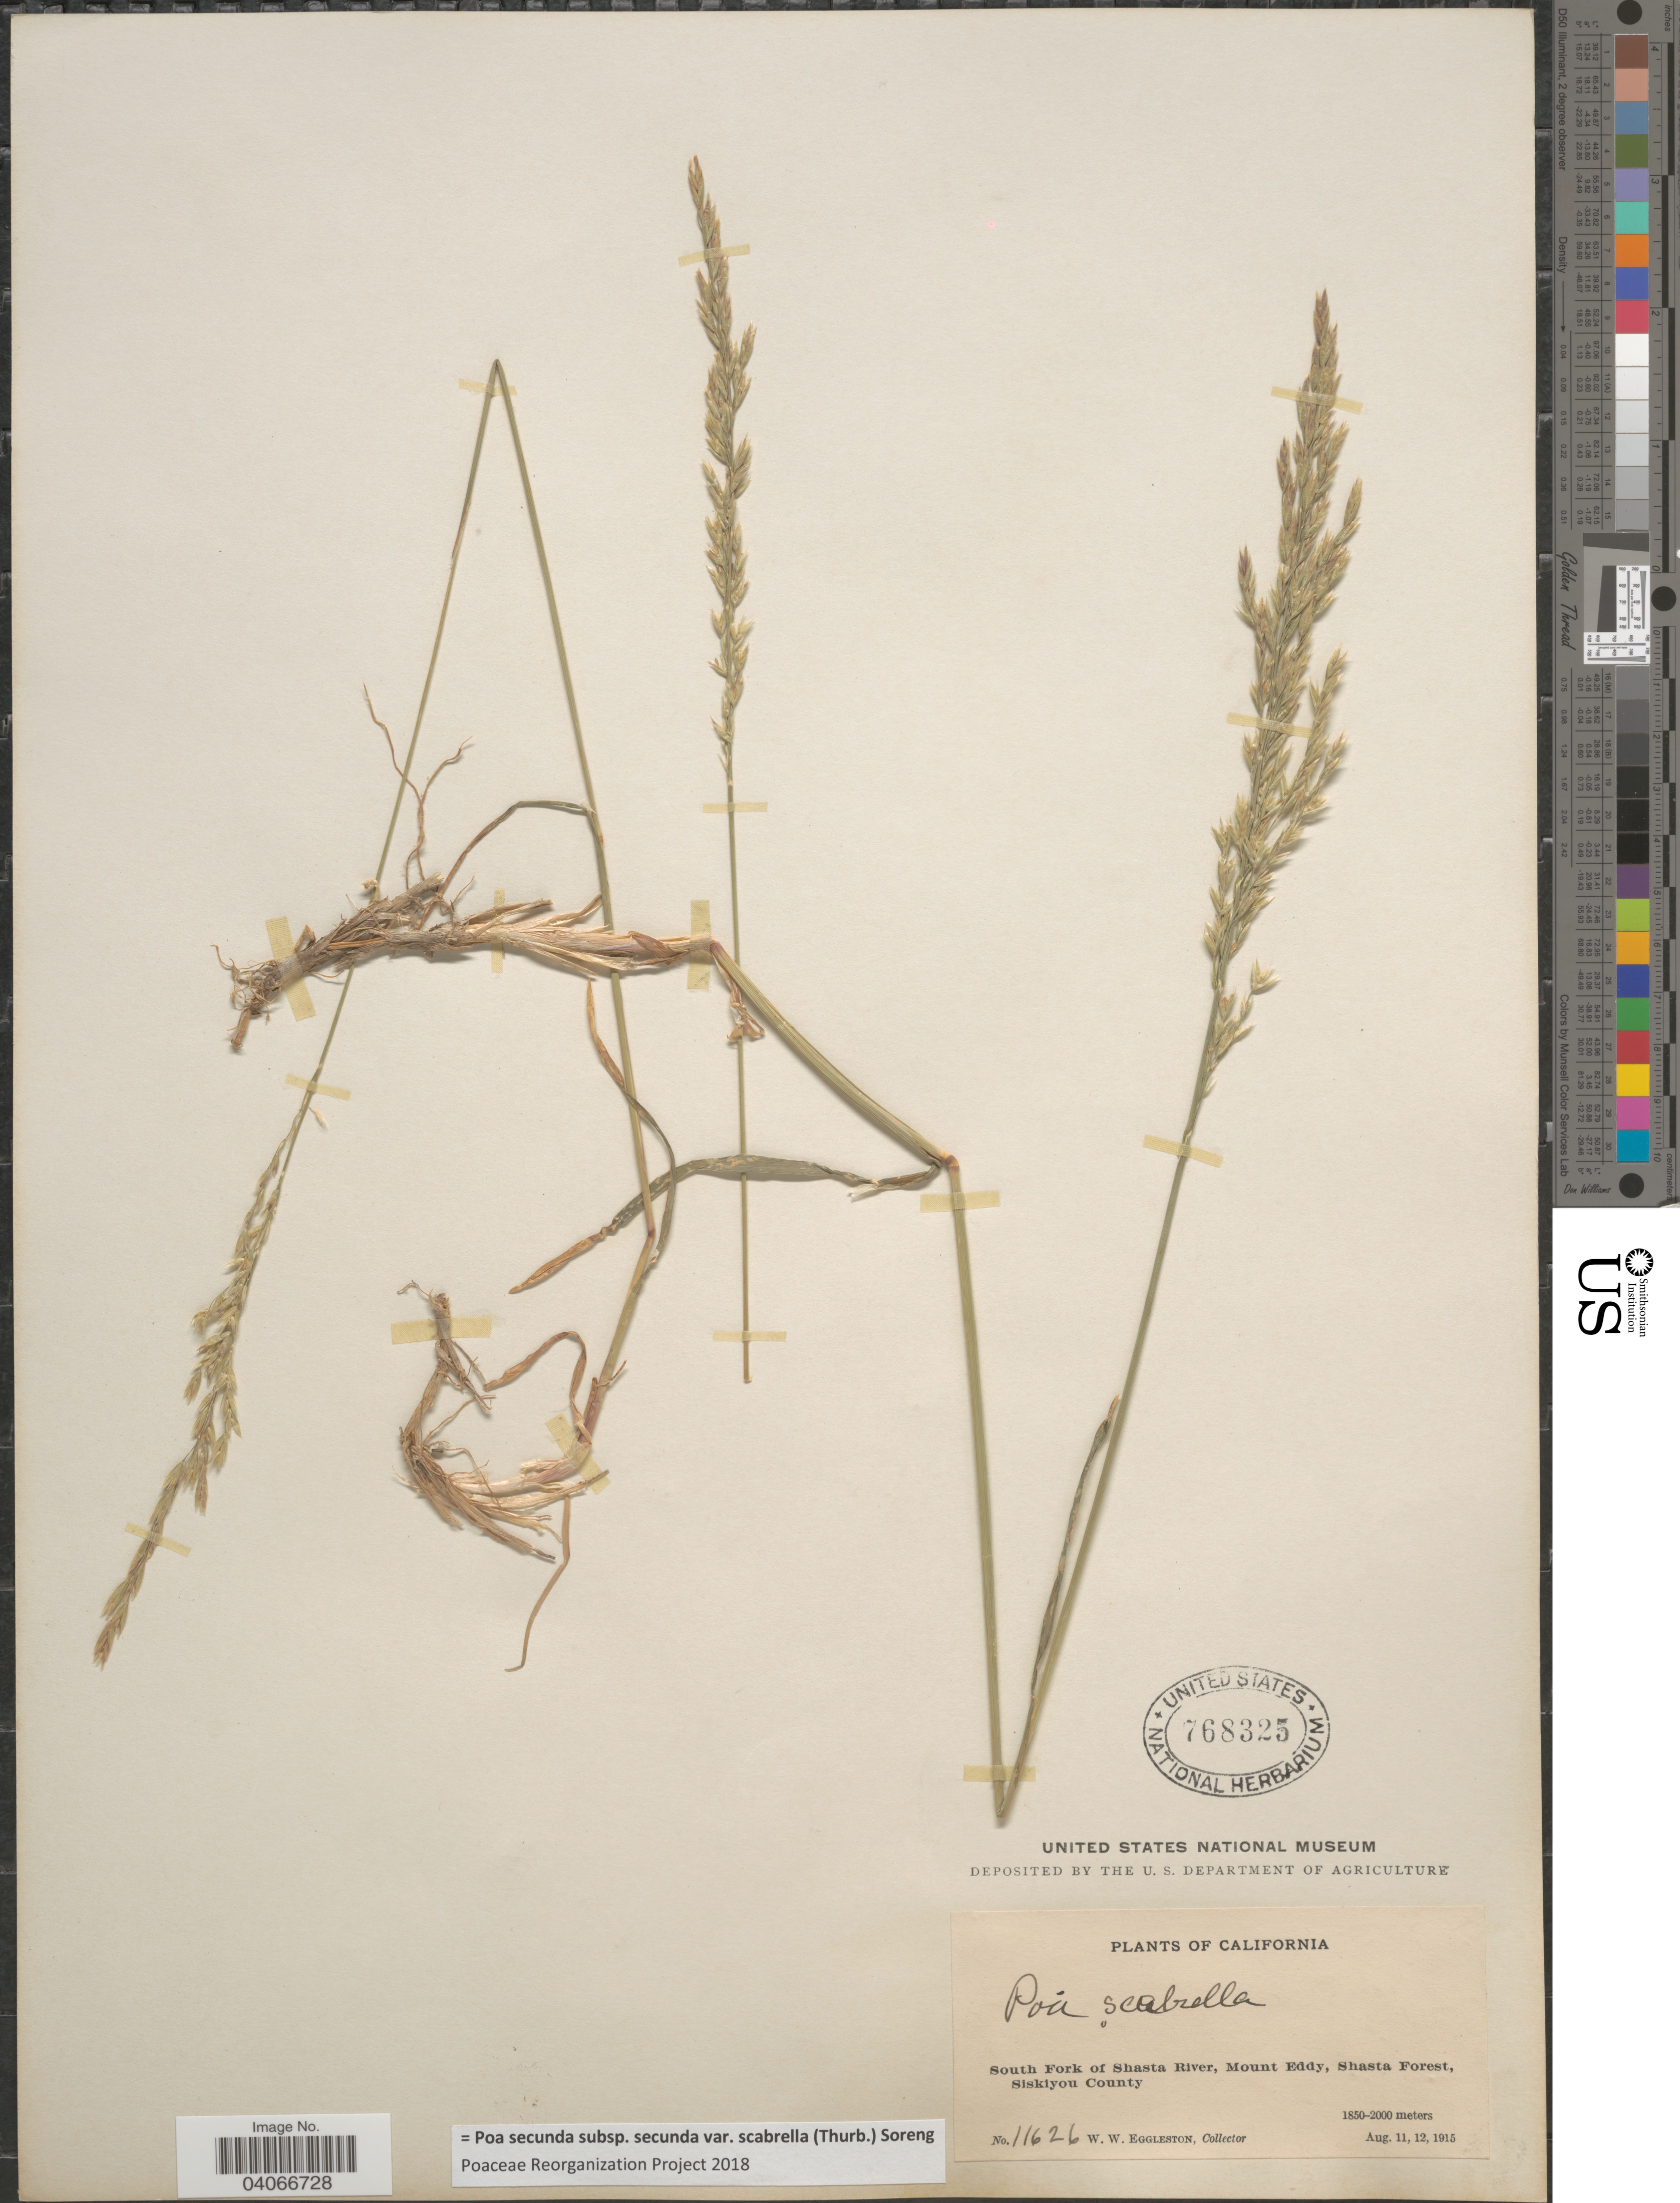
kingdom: Plantae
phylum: Tracheophyta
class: Liliopsida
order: Poales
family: Poaceae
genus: Poa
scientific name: Poa secunda subsp. secunda var. scabrella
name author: (Thurb.) Soreng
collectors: W. W. Eggleston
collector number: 11626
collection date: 1915-08-11/1915-08-12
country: United States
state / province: California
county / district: Siskiyou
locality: South Fork of Shasta River, Mount Eddy, Shasta Forest, Siskiyou County.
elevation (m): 1850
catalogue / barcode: US 768325